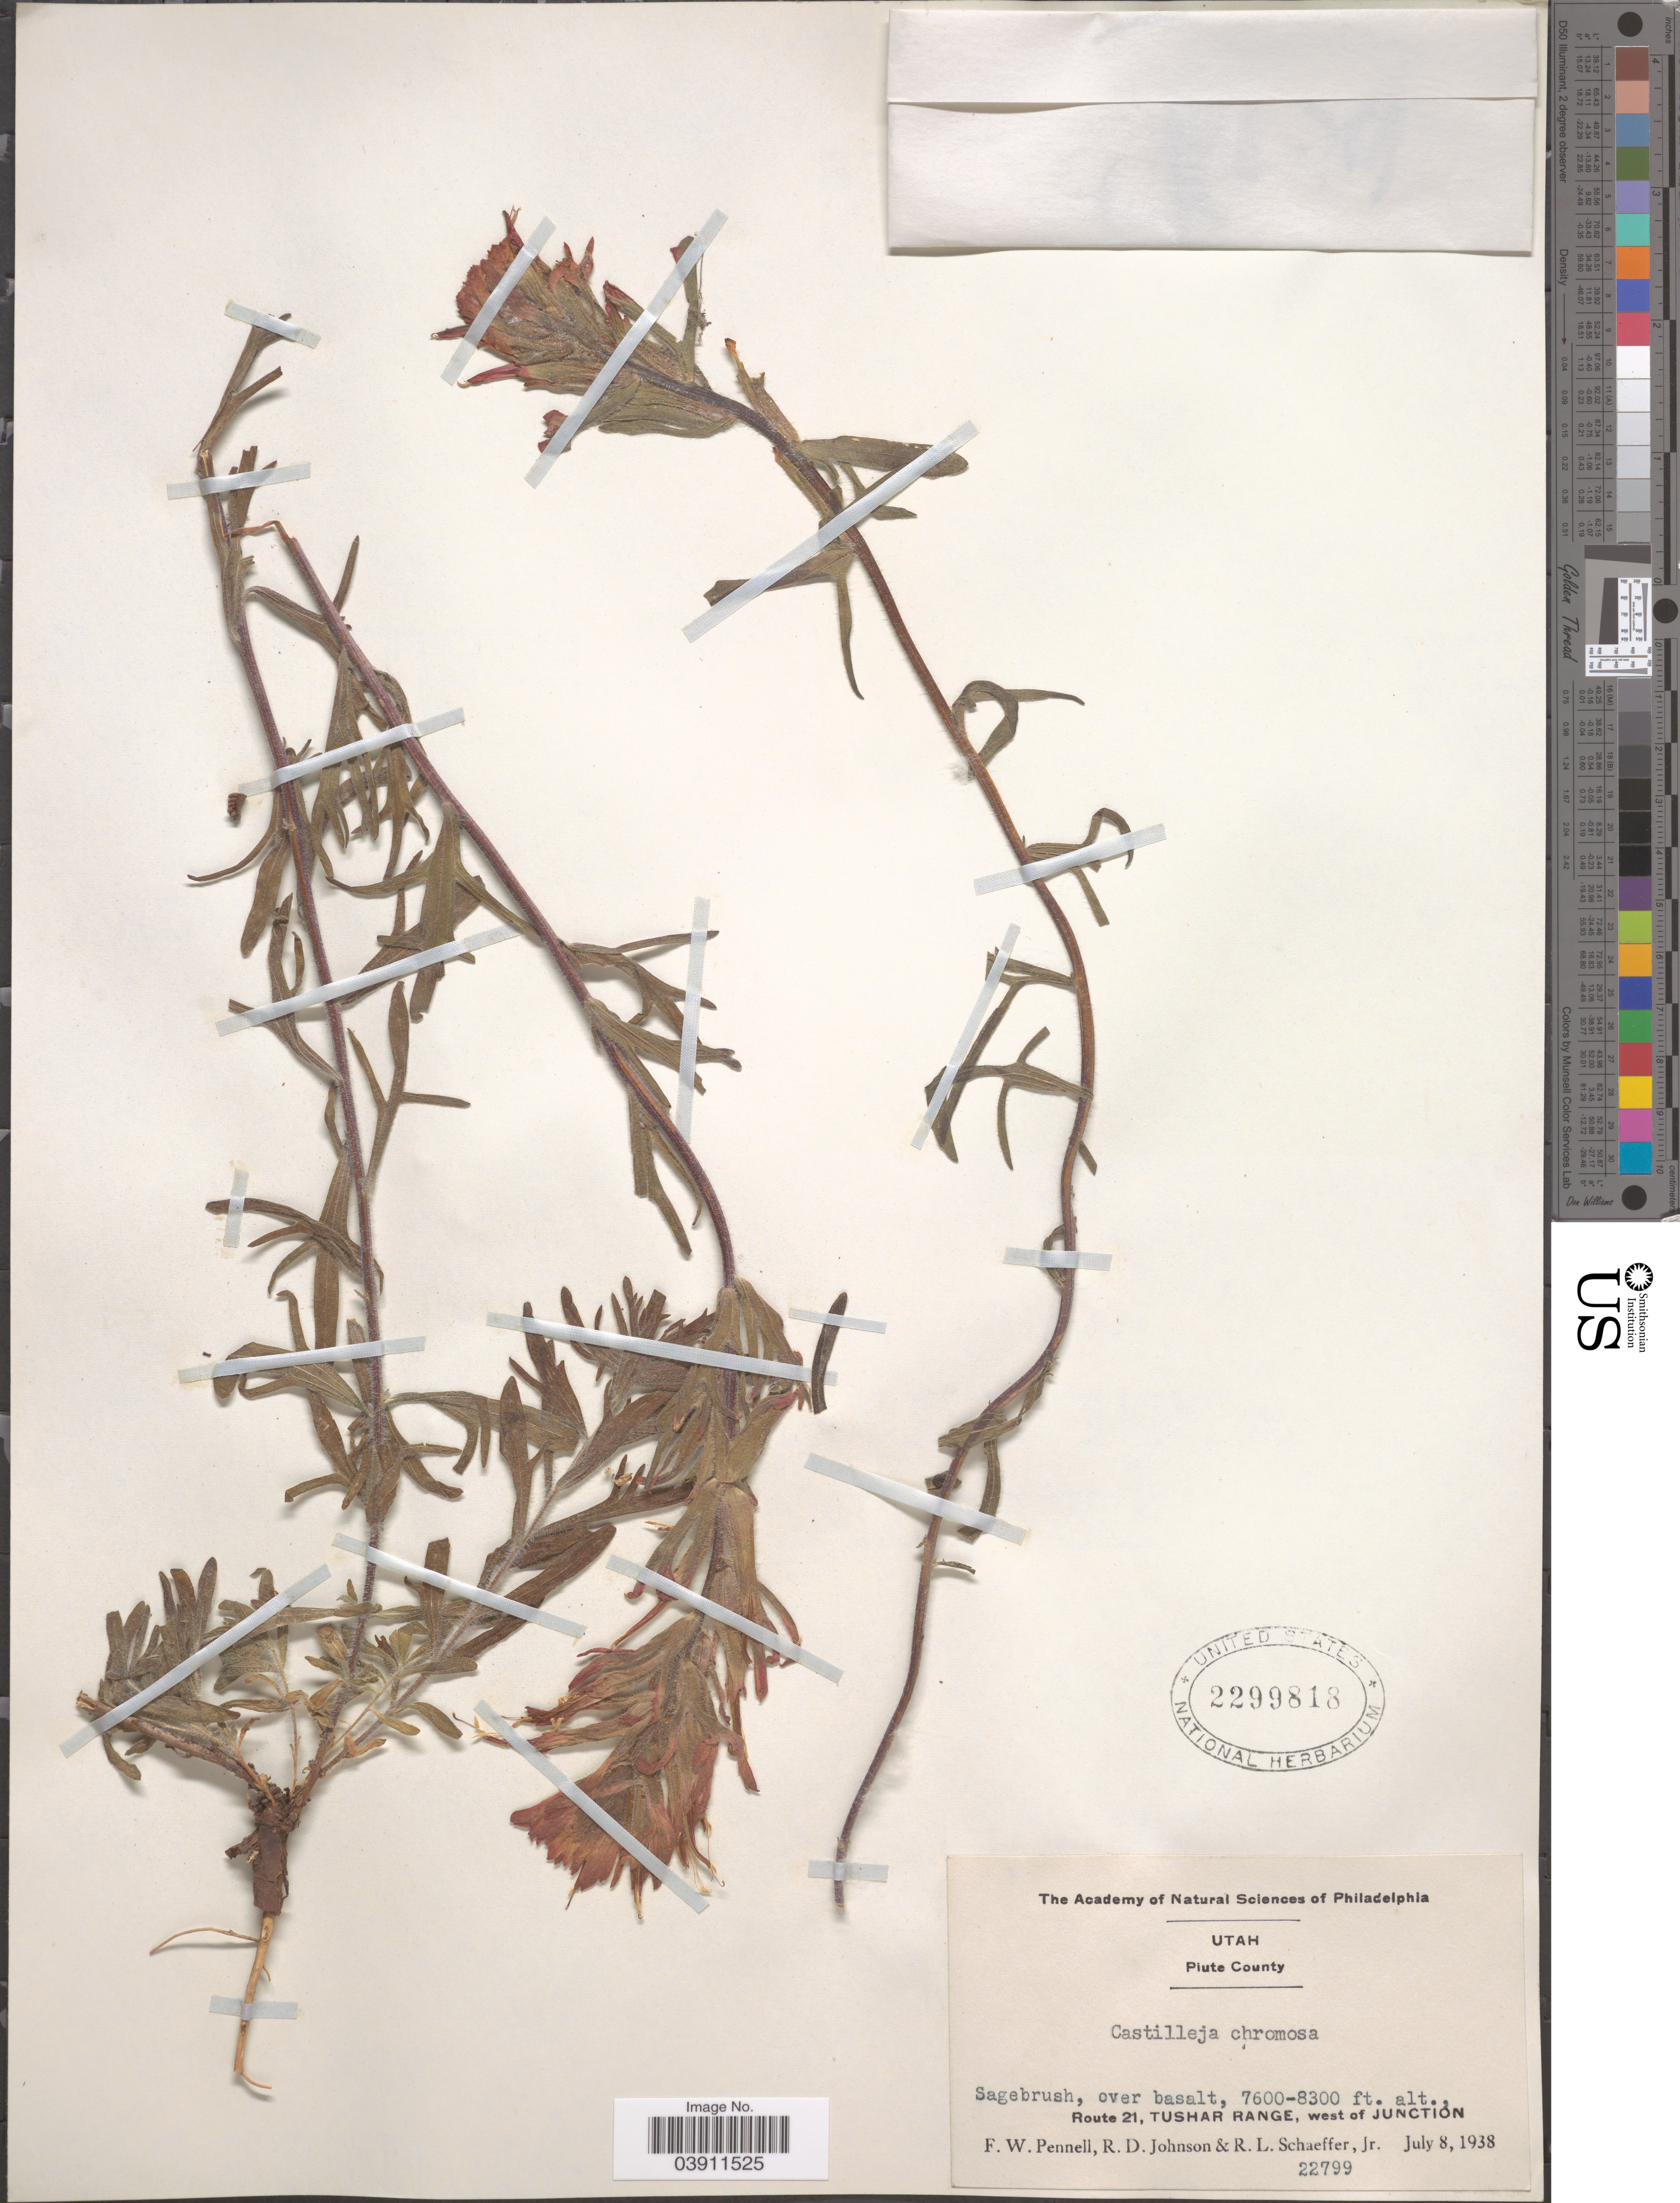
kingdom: Plantae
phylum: Tracheophyta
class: Magnoliopsida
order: Lamiales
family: Orobanchaceae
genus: Castilleja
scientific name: Castilleja chromosa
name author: A. Nelson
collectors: F. W. Pennell, R. D. Johnson & R. L. Schaeffer Jr.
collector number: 22799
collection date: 1938-07-08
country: United States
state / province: Utah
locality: Plute County. Route 21, Tushar Range, west of Junction.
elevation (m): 2316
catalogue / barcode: US 2299818